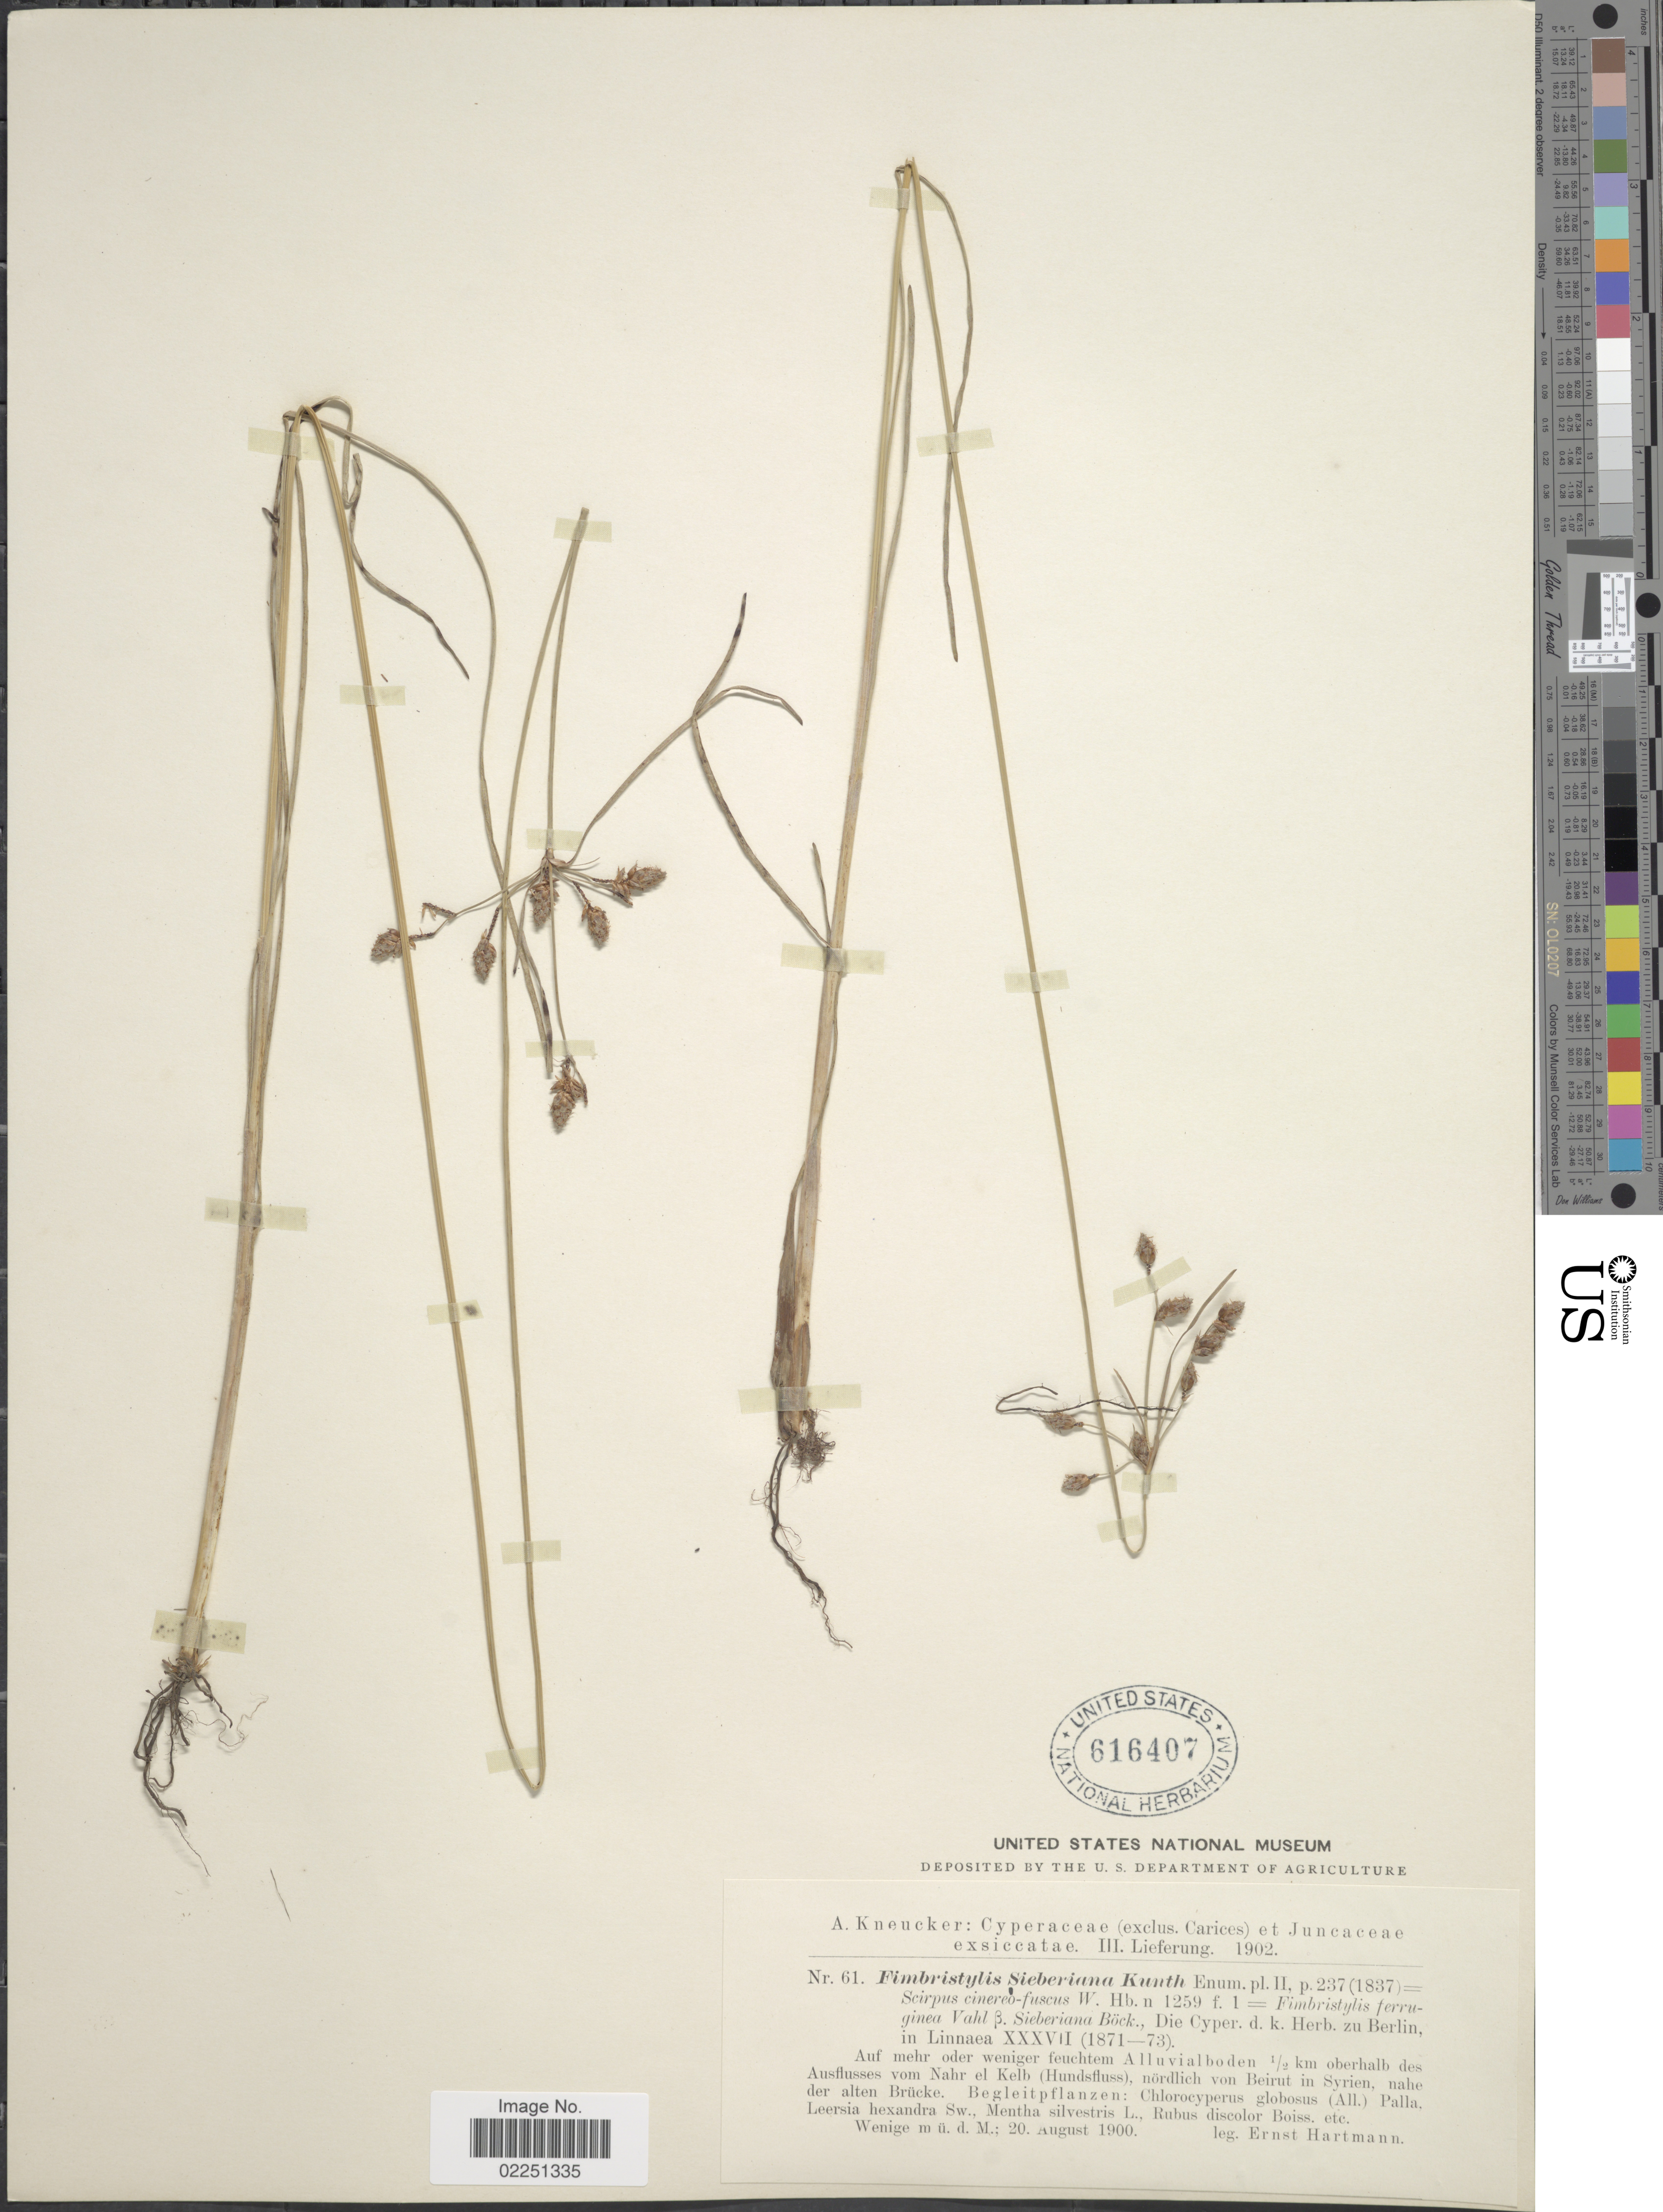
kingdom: Plantae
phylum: Tracheophyta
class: Liliopsida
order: Poales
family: Cyperaceae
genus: Fimbristylis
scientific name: Fimbristylis ferruginea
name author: (L.) Vahl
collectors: E. Hartmann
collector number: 61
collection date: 1900-08-20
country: Lebanon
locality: Auf mehr oder weniger feuchtem Alluvialboden ½ km oberhalb des Ausflusses vom Nahr el Kelb (Hundsfluss), nordlich von Beirut in Syrien, nahe der alten Brucke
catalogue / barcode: US 616407